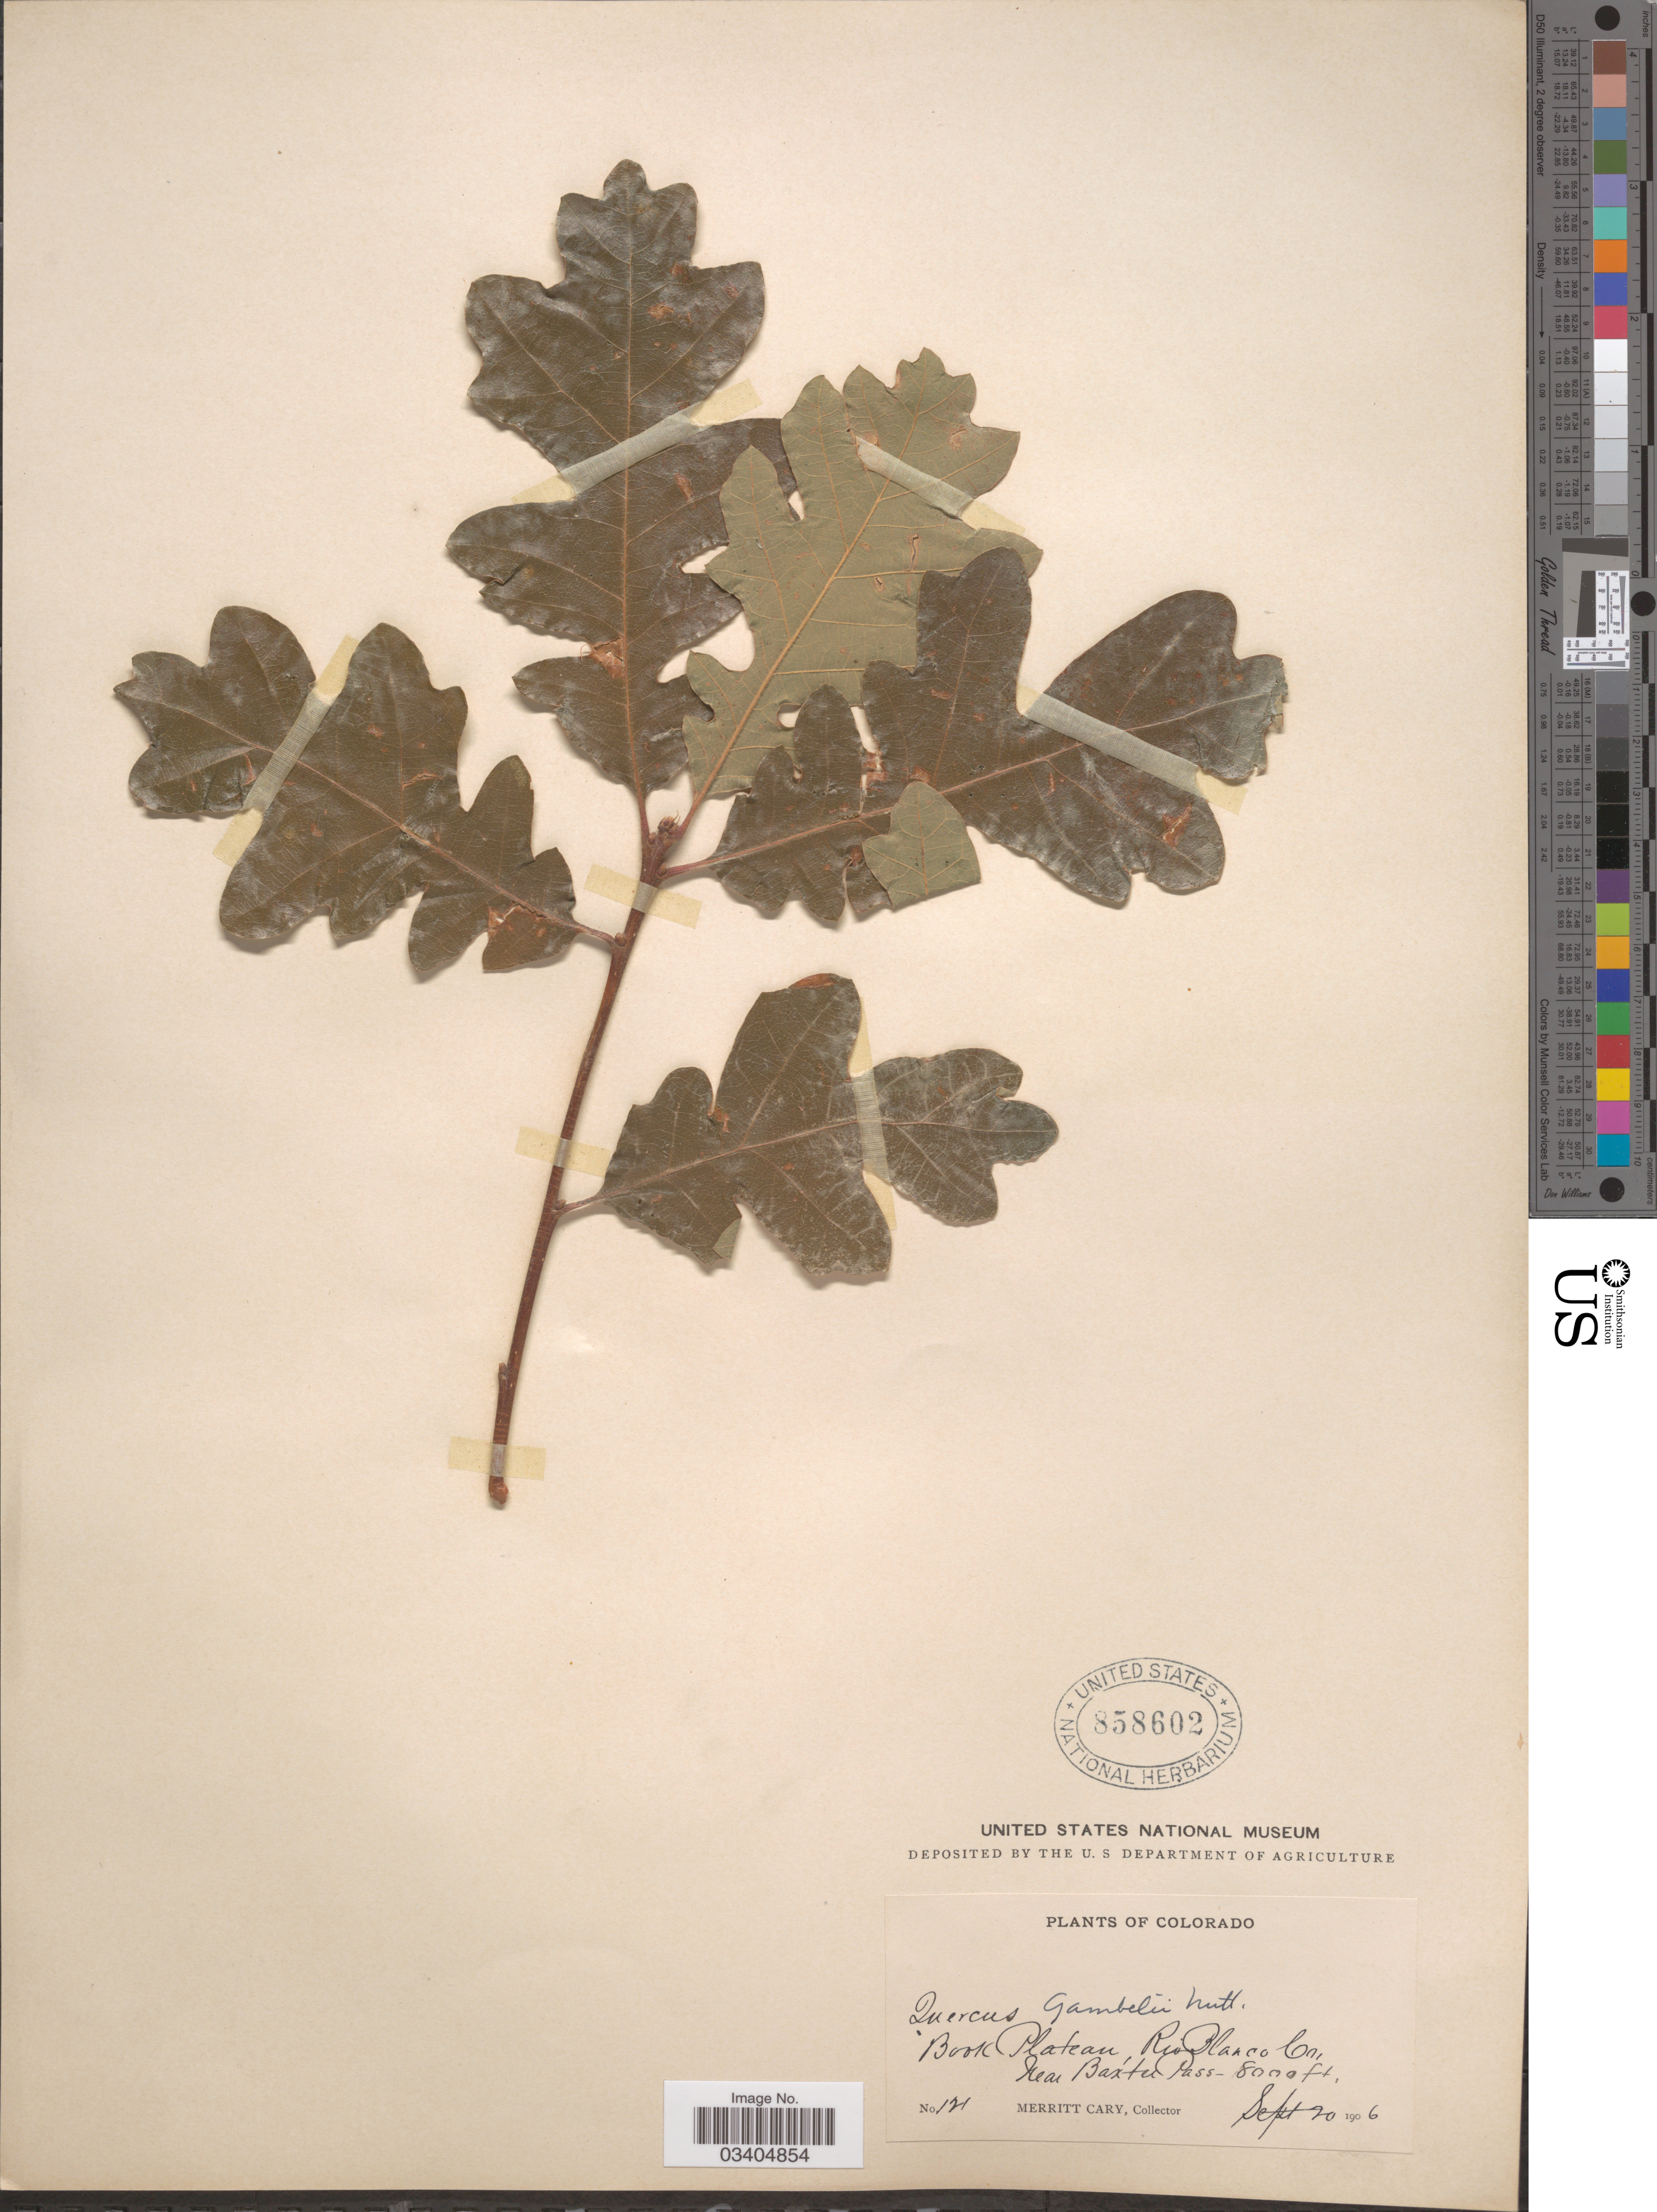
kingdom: Plantae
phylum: Tracheophyta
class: Magnoliopsida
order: Fagales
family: Fagaceae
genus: Quercus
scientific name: Quercus gambelii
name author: Nutt.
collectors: M. Cary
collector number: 121*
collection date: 1906-09-20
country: United States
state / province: Colorado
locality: Book Plateau, Rio Blanco Co., near Baxter Pass.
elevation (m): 2438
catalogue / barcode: US 858602